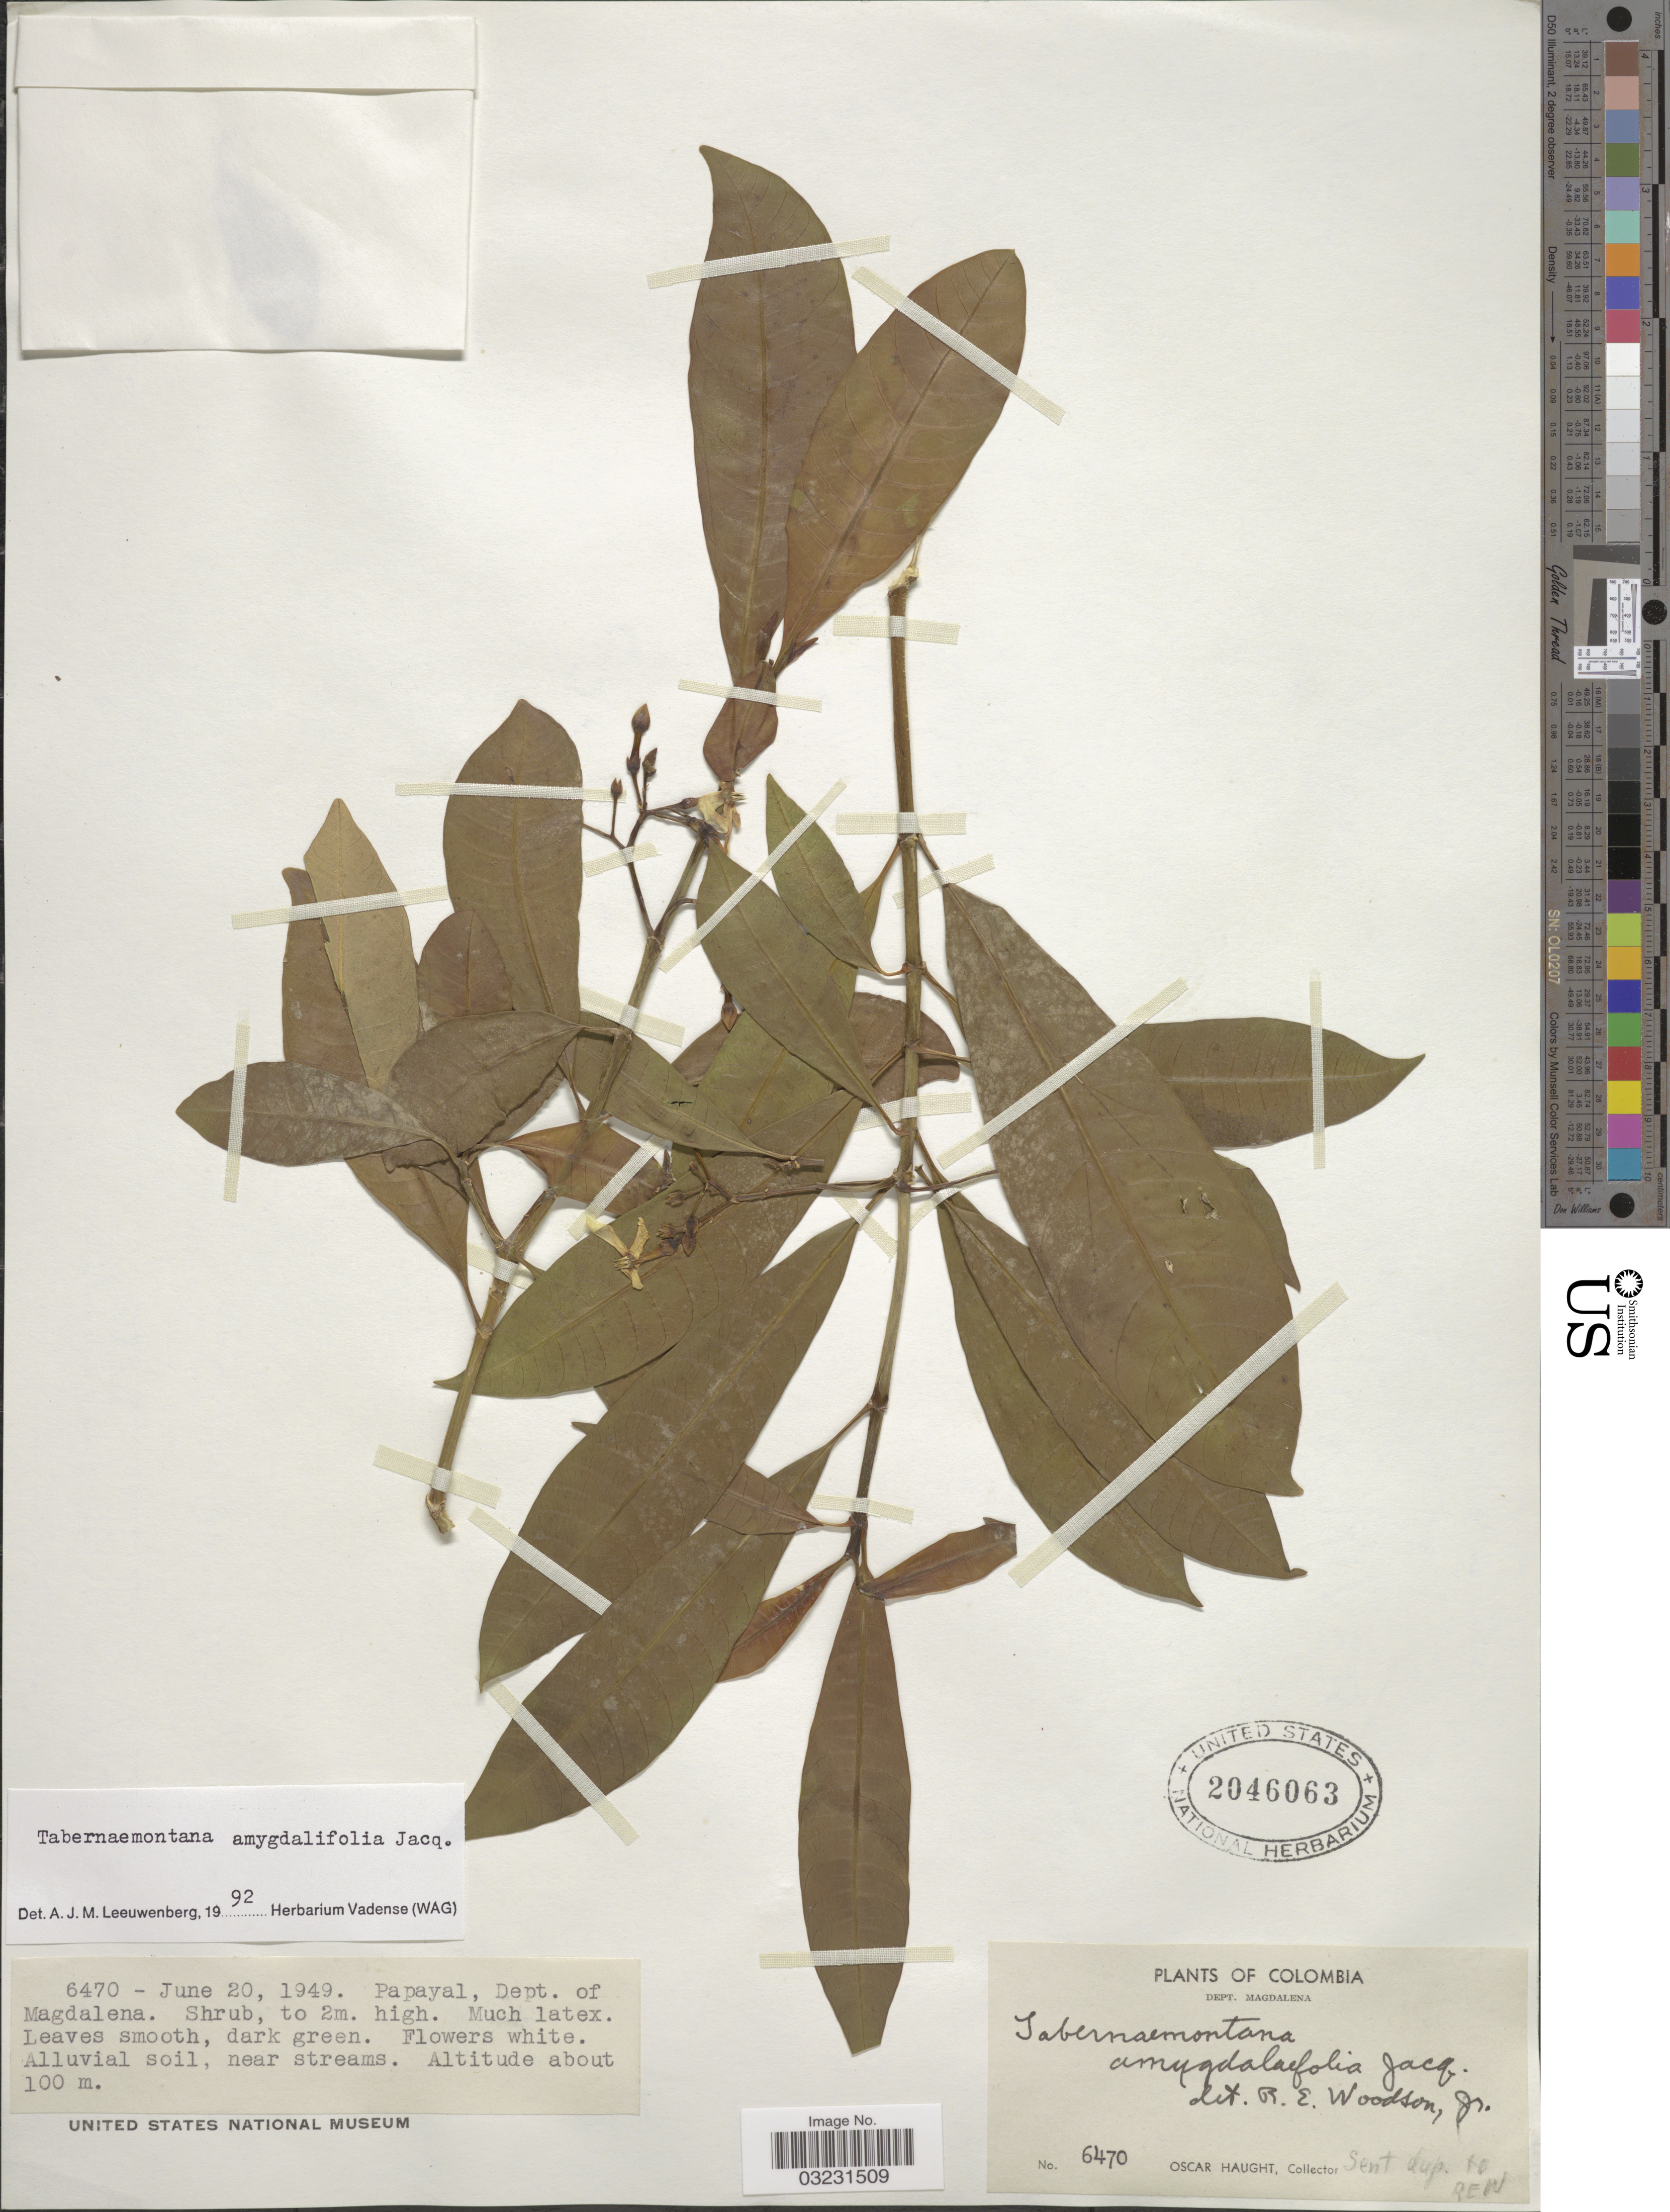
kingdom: Plantae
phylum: Tracheophyta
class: Magnoliopsida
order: Gentianales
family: Apocynaceae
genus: Tabernaemontana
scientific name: Tabernaemontana amygdalifolia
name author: Jacq.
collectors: O. Haught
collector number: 6470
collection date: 1949-06-20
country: Colombia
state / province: Magdalena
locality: Papayal, Dept. of Magdalena.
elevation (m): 100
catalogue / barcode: US 2046063